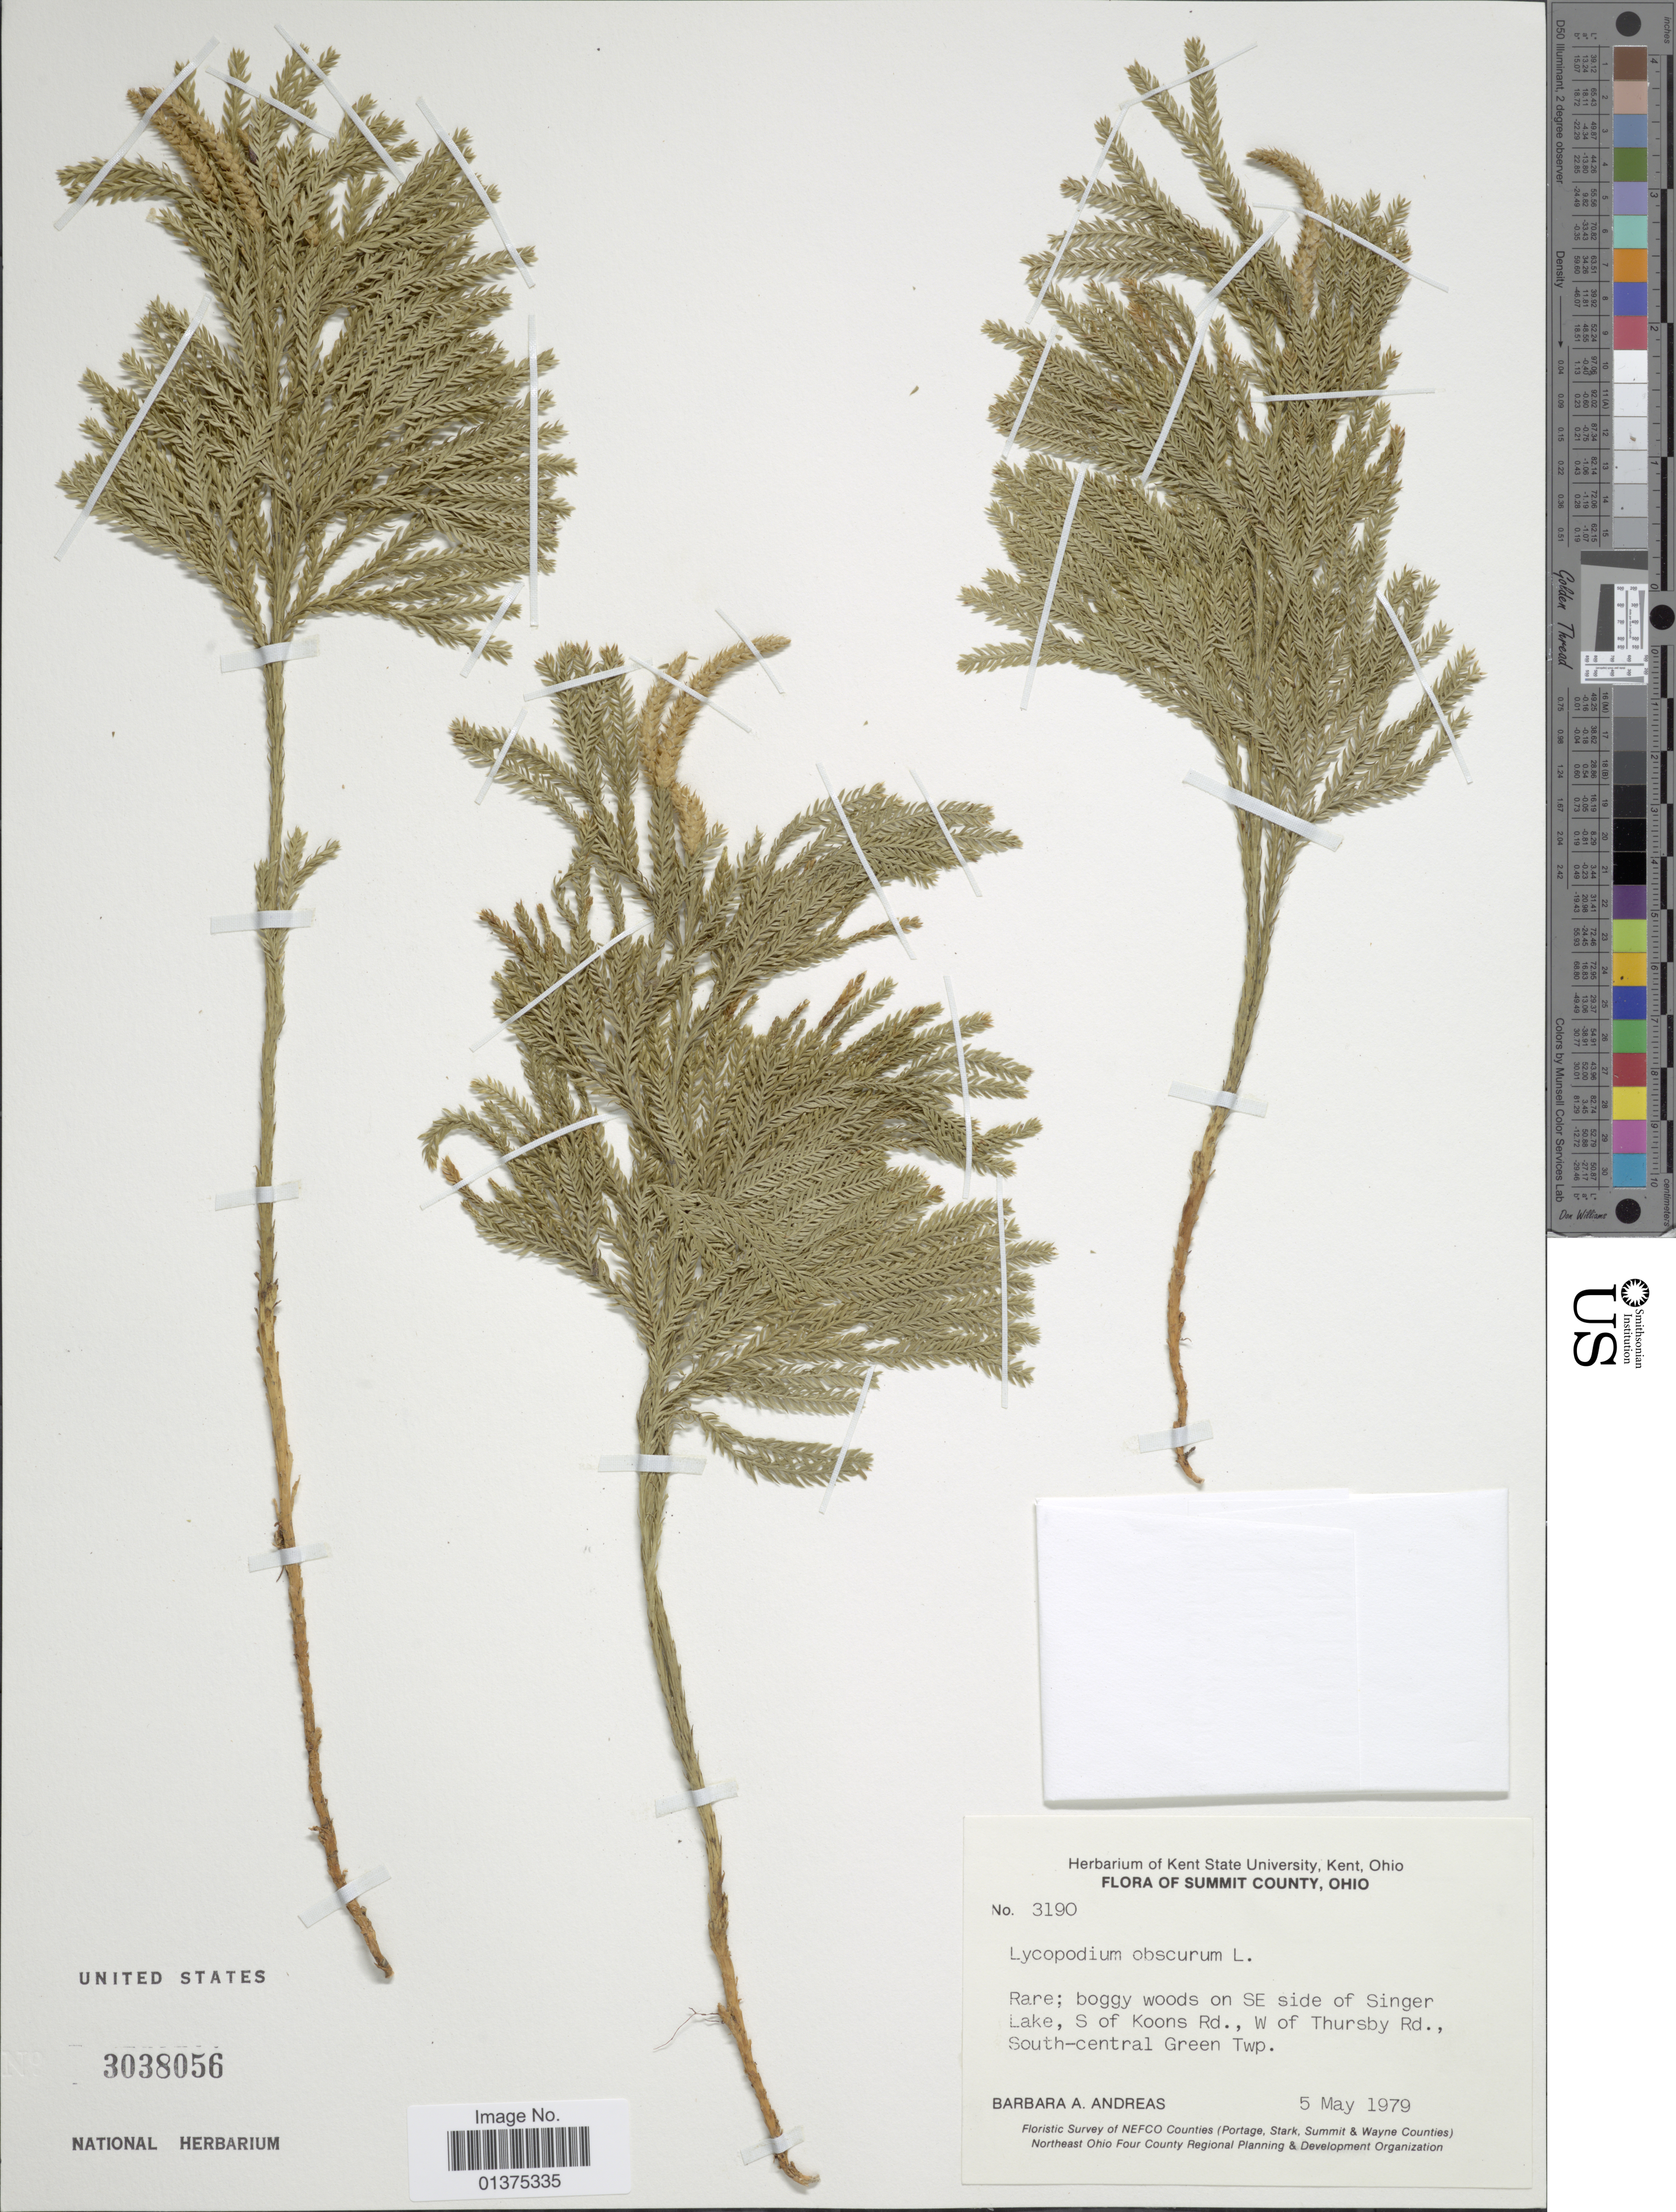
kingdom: Plantae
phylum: Tracheophyta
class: Lycopodiopsida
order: Lycopodiales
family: Lycopodiaceae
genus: Dendrolycopodium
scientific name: Dendrolycopodium obscurum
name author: (L.) A. Haines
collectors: B. A. Andreas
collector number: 3190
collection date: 1979-05-05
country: United States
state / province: Ohio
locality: Summit County, Rare; boggy woods on SE side of Singer Lake,S of Kooms Rd., W of Thursby Rd., South-central Green Twp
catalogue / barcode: US 3038056